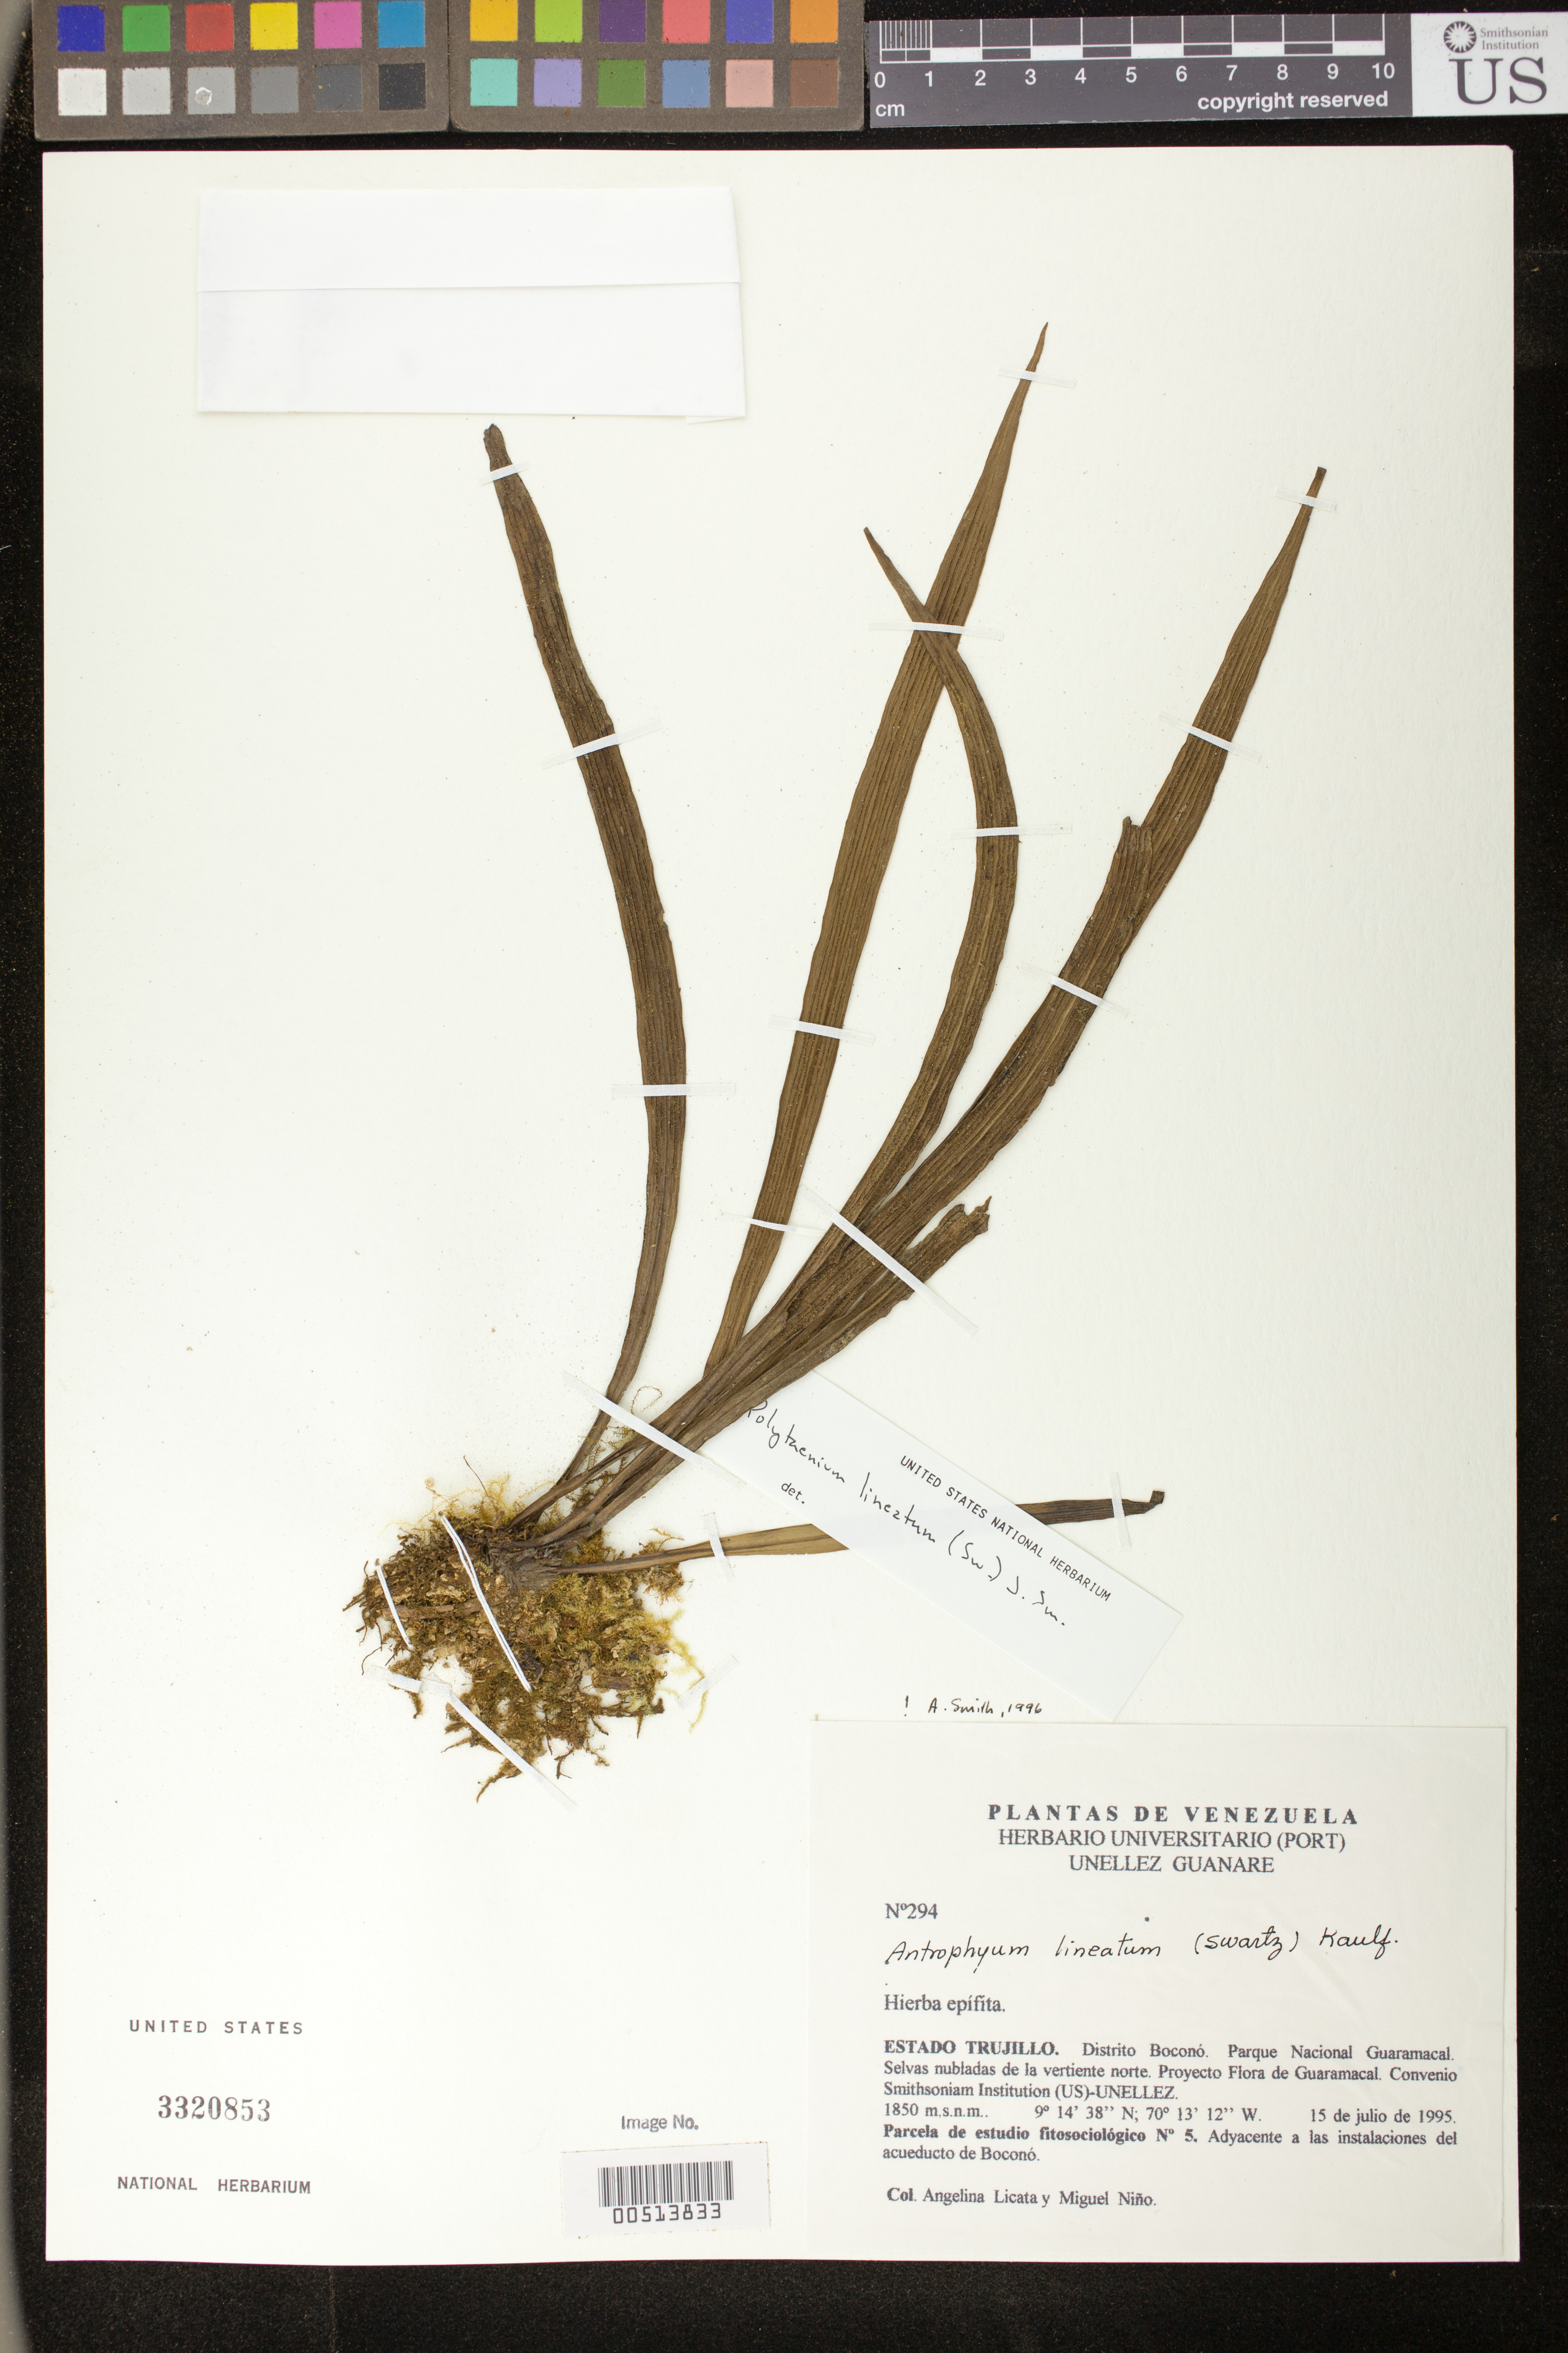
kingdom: Plantae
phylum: Tracheophyta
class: Polypodiopsida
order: Polypodiales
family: Pteridaceae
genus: Polytaenium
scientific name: Polytaenium lineatum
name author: (Sw.) Small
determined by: Smith, A.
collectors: A. Licata & S. M. Niño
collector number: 294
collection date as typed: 15 Jul 1995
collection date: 1995-07-15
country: Venezuela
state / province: Trujillo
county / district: Boconó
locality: Parque Nacional Guaramacal, vertiente N, adyacente a las instalaciones del acueducto de Boconó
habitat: Selvas nubladas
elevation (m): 1850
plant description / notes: PORT, UC, US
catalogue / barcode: US 3320853